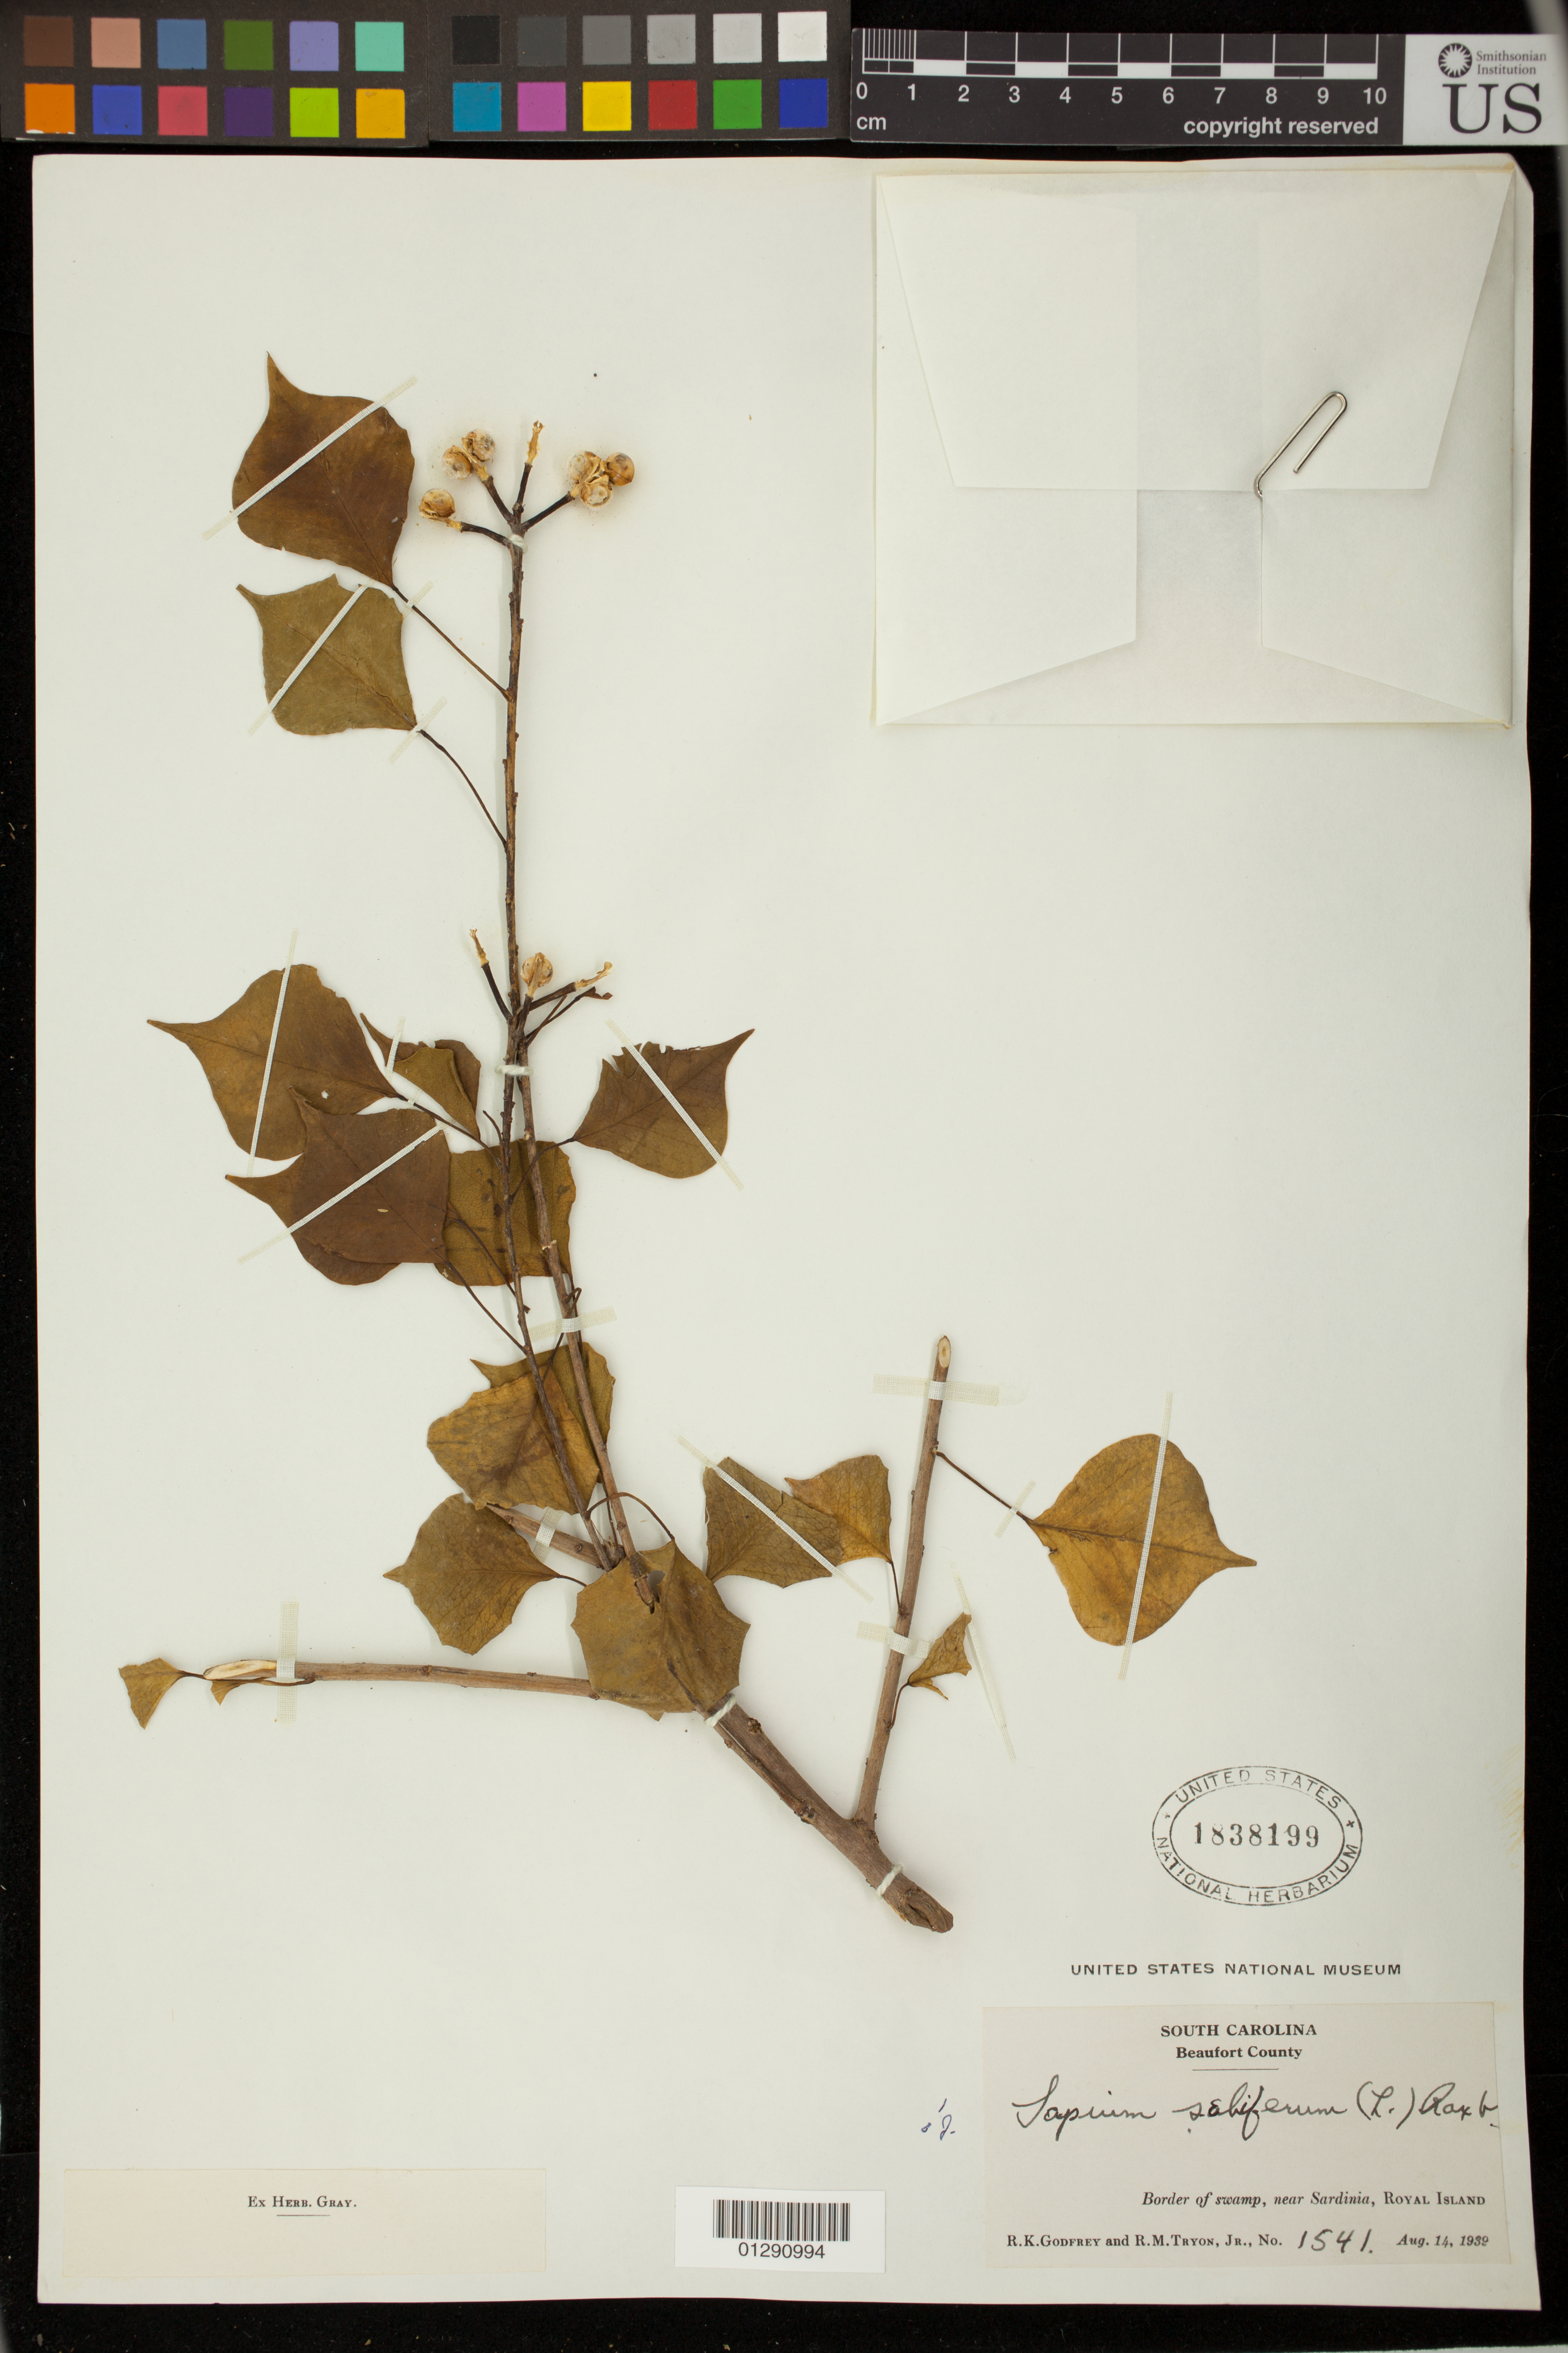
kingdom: Plantae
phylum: Tracheophyta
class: Magnoliopsida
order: Malpighiales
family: Euphorbiaceae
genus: Sapium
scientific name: Sapium sebiferum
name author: (L.) Roxb.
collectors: R. K. Godfrey & R. M. Tryon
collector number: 1541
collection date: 1939-08-14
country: United States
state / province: South Carolina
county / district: Beaufort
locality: Border of swamp, near Sardinia, Royal Island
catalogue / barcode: US 1838199